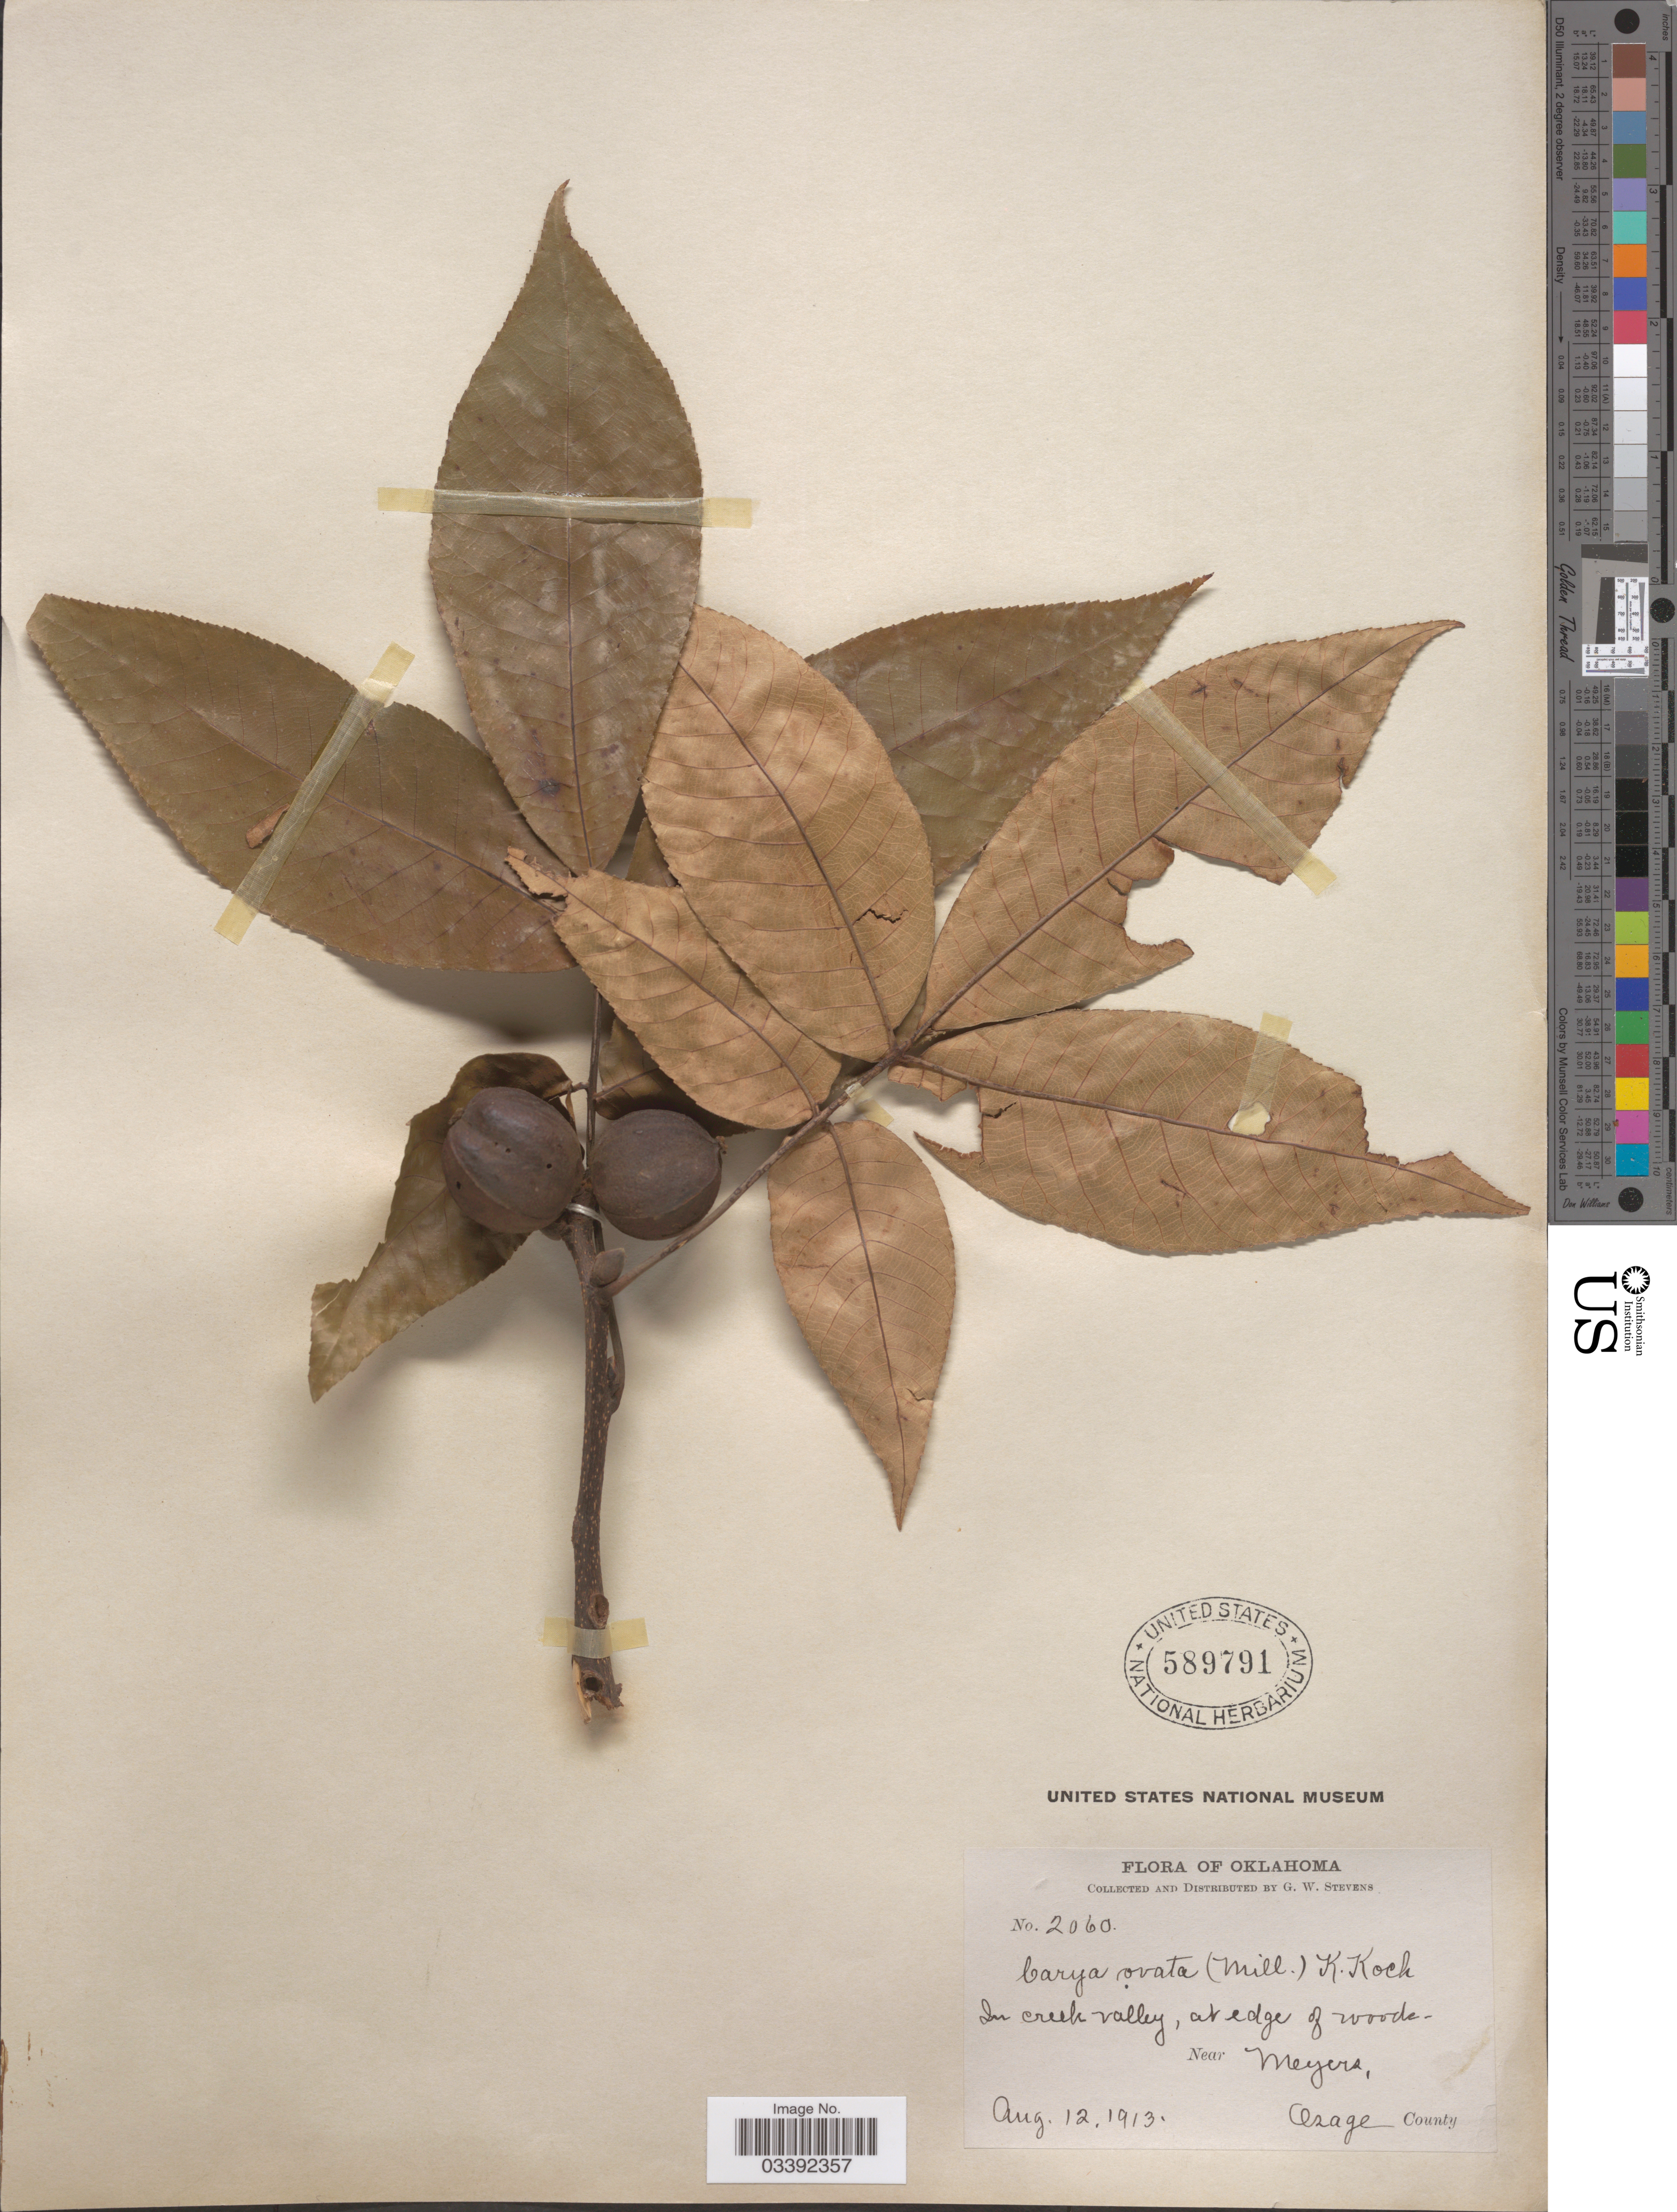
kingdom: Plantae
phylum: Tracheophyta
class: Magnoliopsida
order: Fagales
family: Juglandaceae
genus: Carya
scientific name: Carya texana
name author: Buckley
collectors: G. W. Stevens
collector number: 2060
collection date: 1913-08-12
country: United States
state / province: Oklahoma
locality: In creek valley, at edge of woods. Near Meyers, Osage County.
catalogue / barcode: US 589791